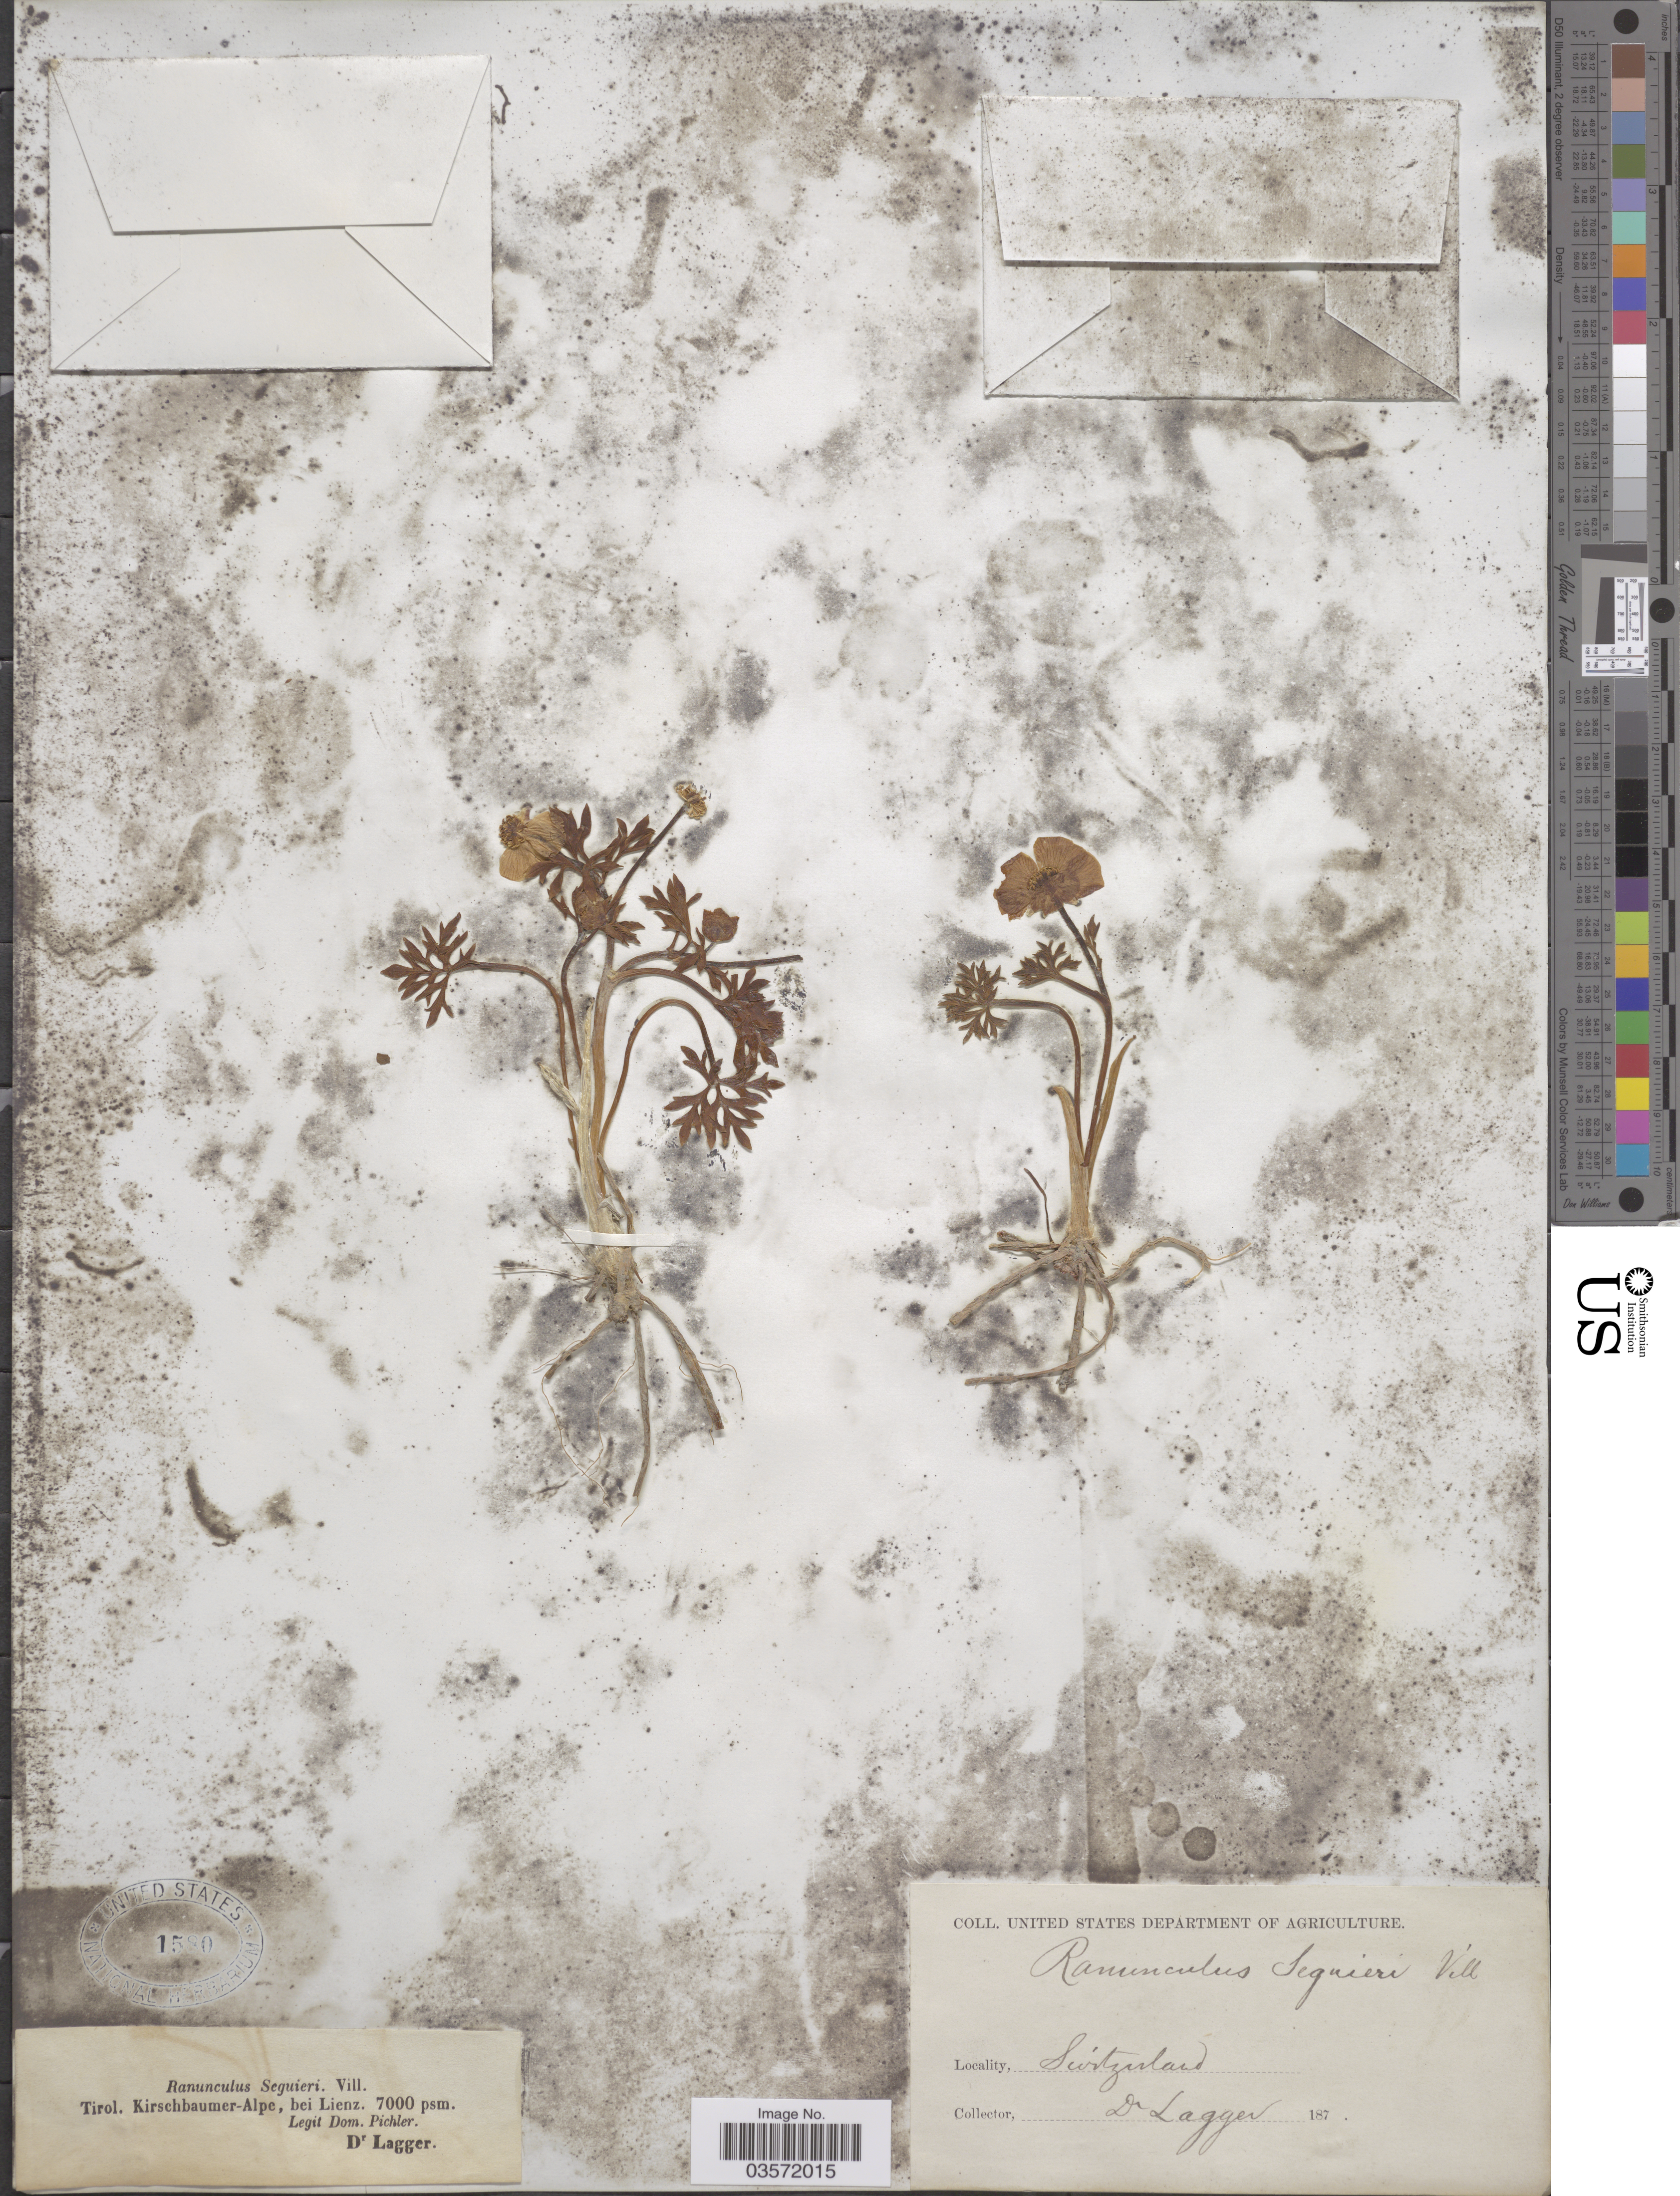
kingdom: Plantae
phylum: Tracheophyta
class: Magnoliopsida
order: Ranunculales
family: Ranunculaceae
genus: Ranunculus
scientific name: Ranunculus seguieri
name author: Vill.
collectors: Dom. Pichler & F. J. Lagger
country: Austria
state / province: Tirol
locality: Kirschbaumer-Alpe, bei Lienz.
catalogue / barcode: US 1580